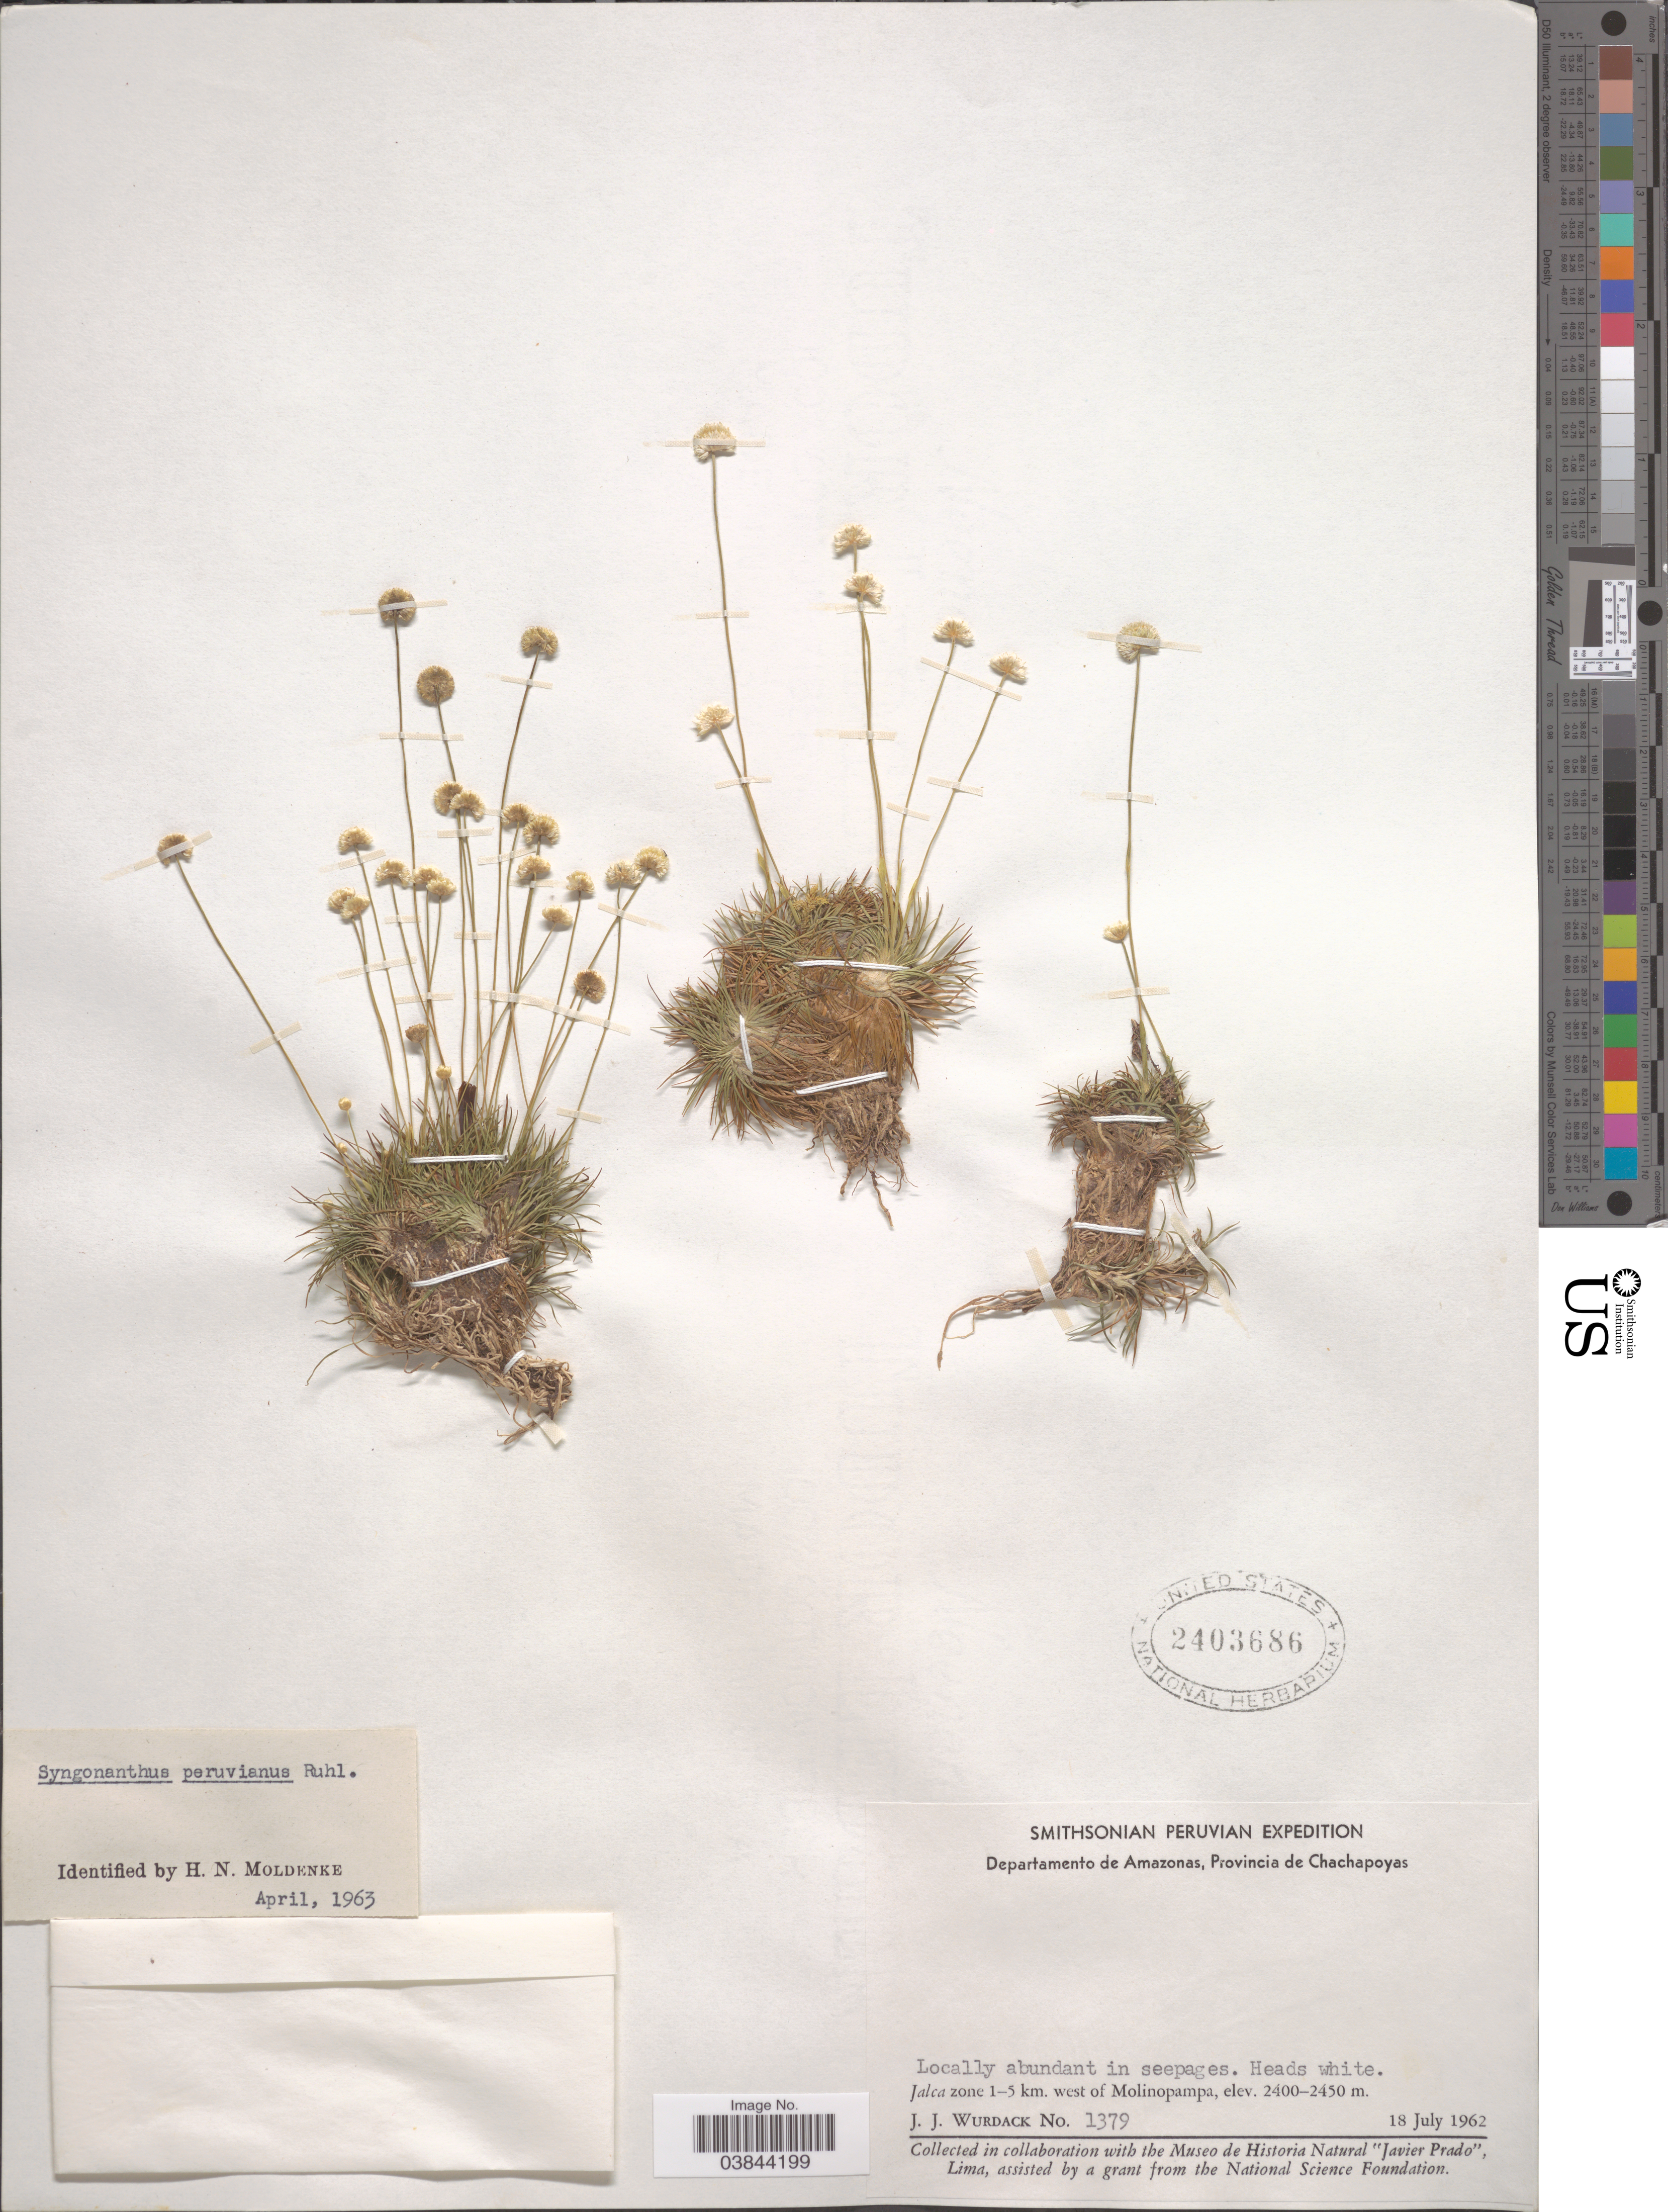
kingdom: Plantae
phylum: Tracheophyta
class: Liliopsida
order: Poales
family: Eriocaulaceae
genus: Syngonanthus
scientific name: Syngonanthus peruvianus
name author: Ruhland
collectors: J. J. Wurdack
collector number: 1379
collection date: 1962-07-18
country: Peru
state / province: Amazonas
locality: Departamento de Amazonas, Provincia de Chachapoyas. Jalca zone 1-5 km. west of Molinopampa.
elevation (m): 2400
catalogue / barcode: US 2403686